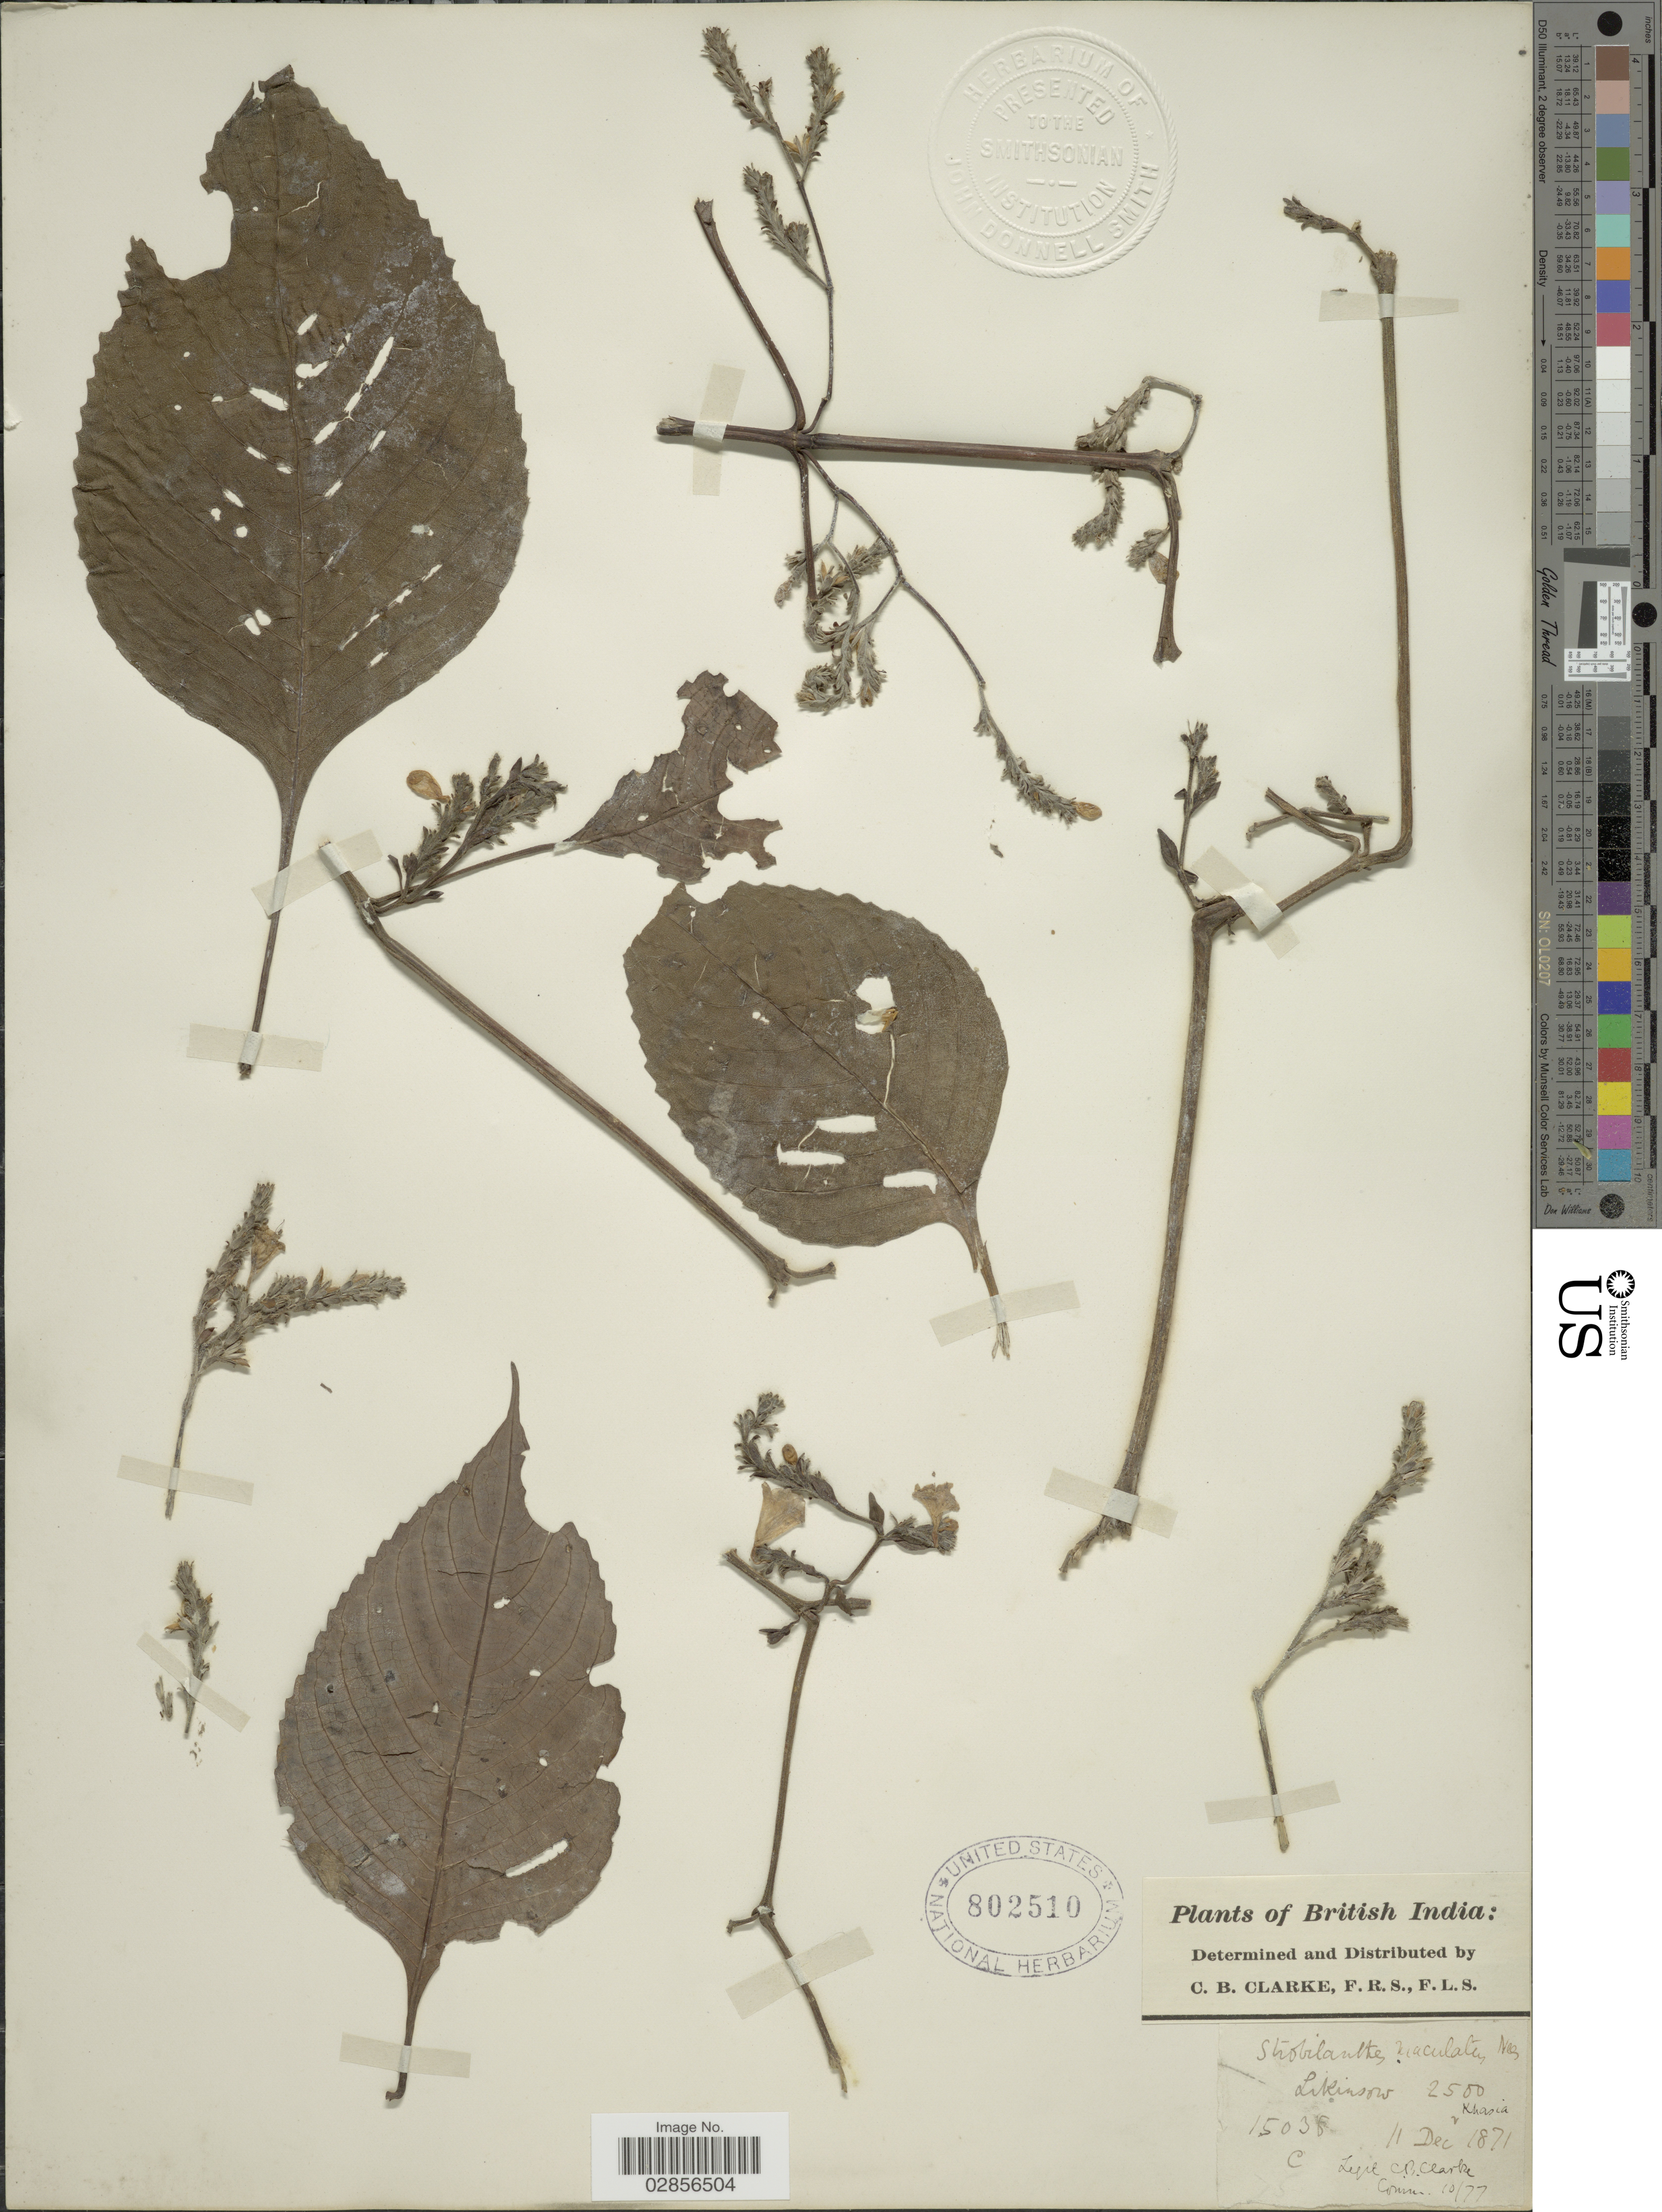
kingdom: Plantae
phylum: Tracheophyta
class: Magnoliopsida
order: Lamiales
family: Acanthaceae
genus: Strobilanthes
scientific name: Strobilanthes maculata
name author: Nees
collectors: C. B. Clarke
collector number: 15036C*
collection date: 1871-12-11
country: India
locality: British India. Likinsow Khasia.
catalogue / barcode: US 802510